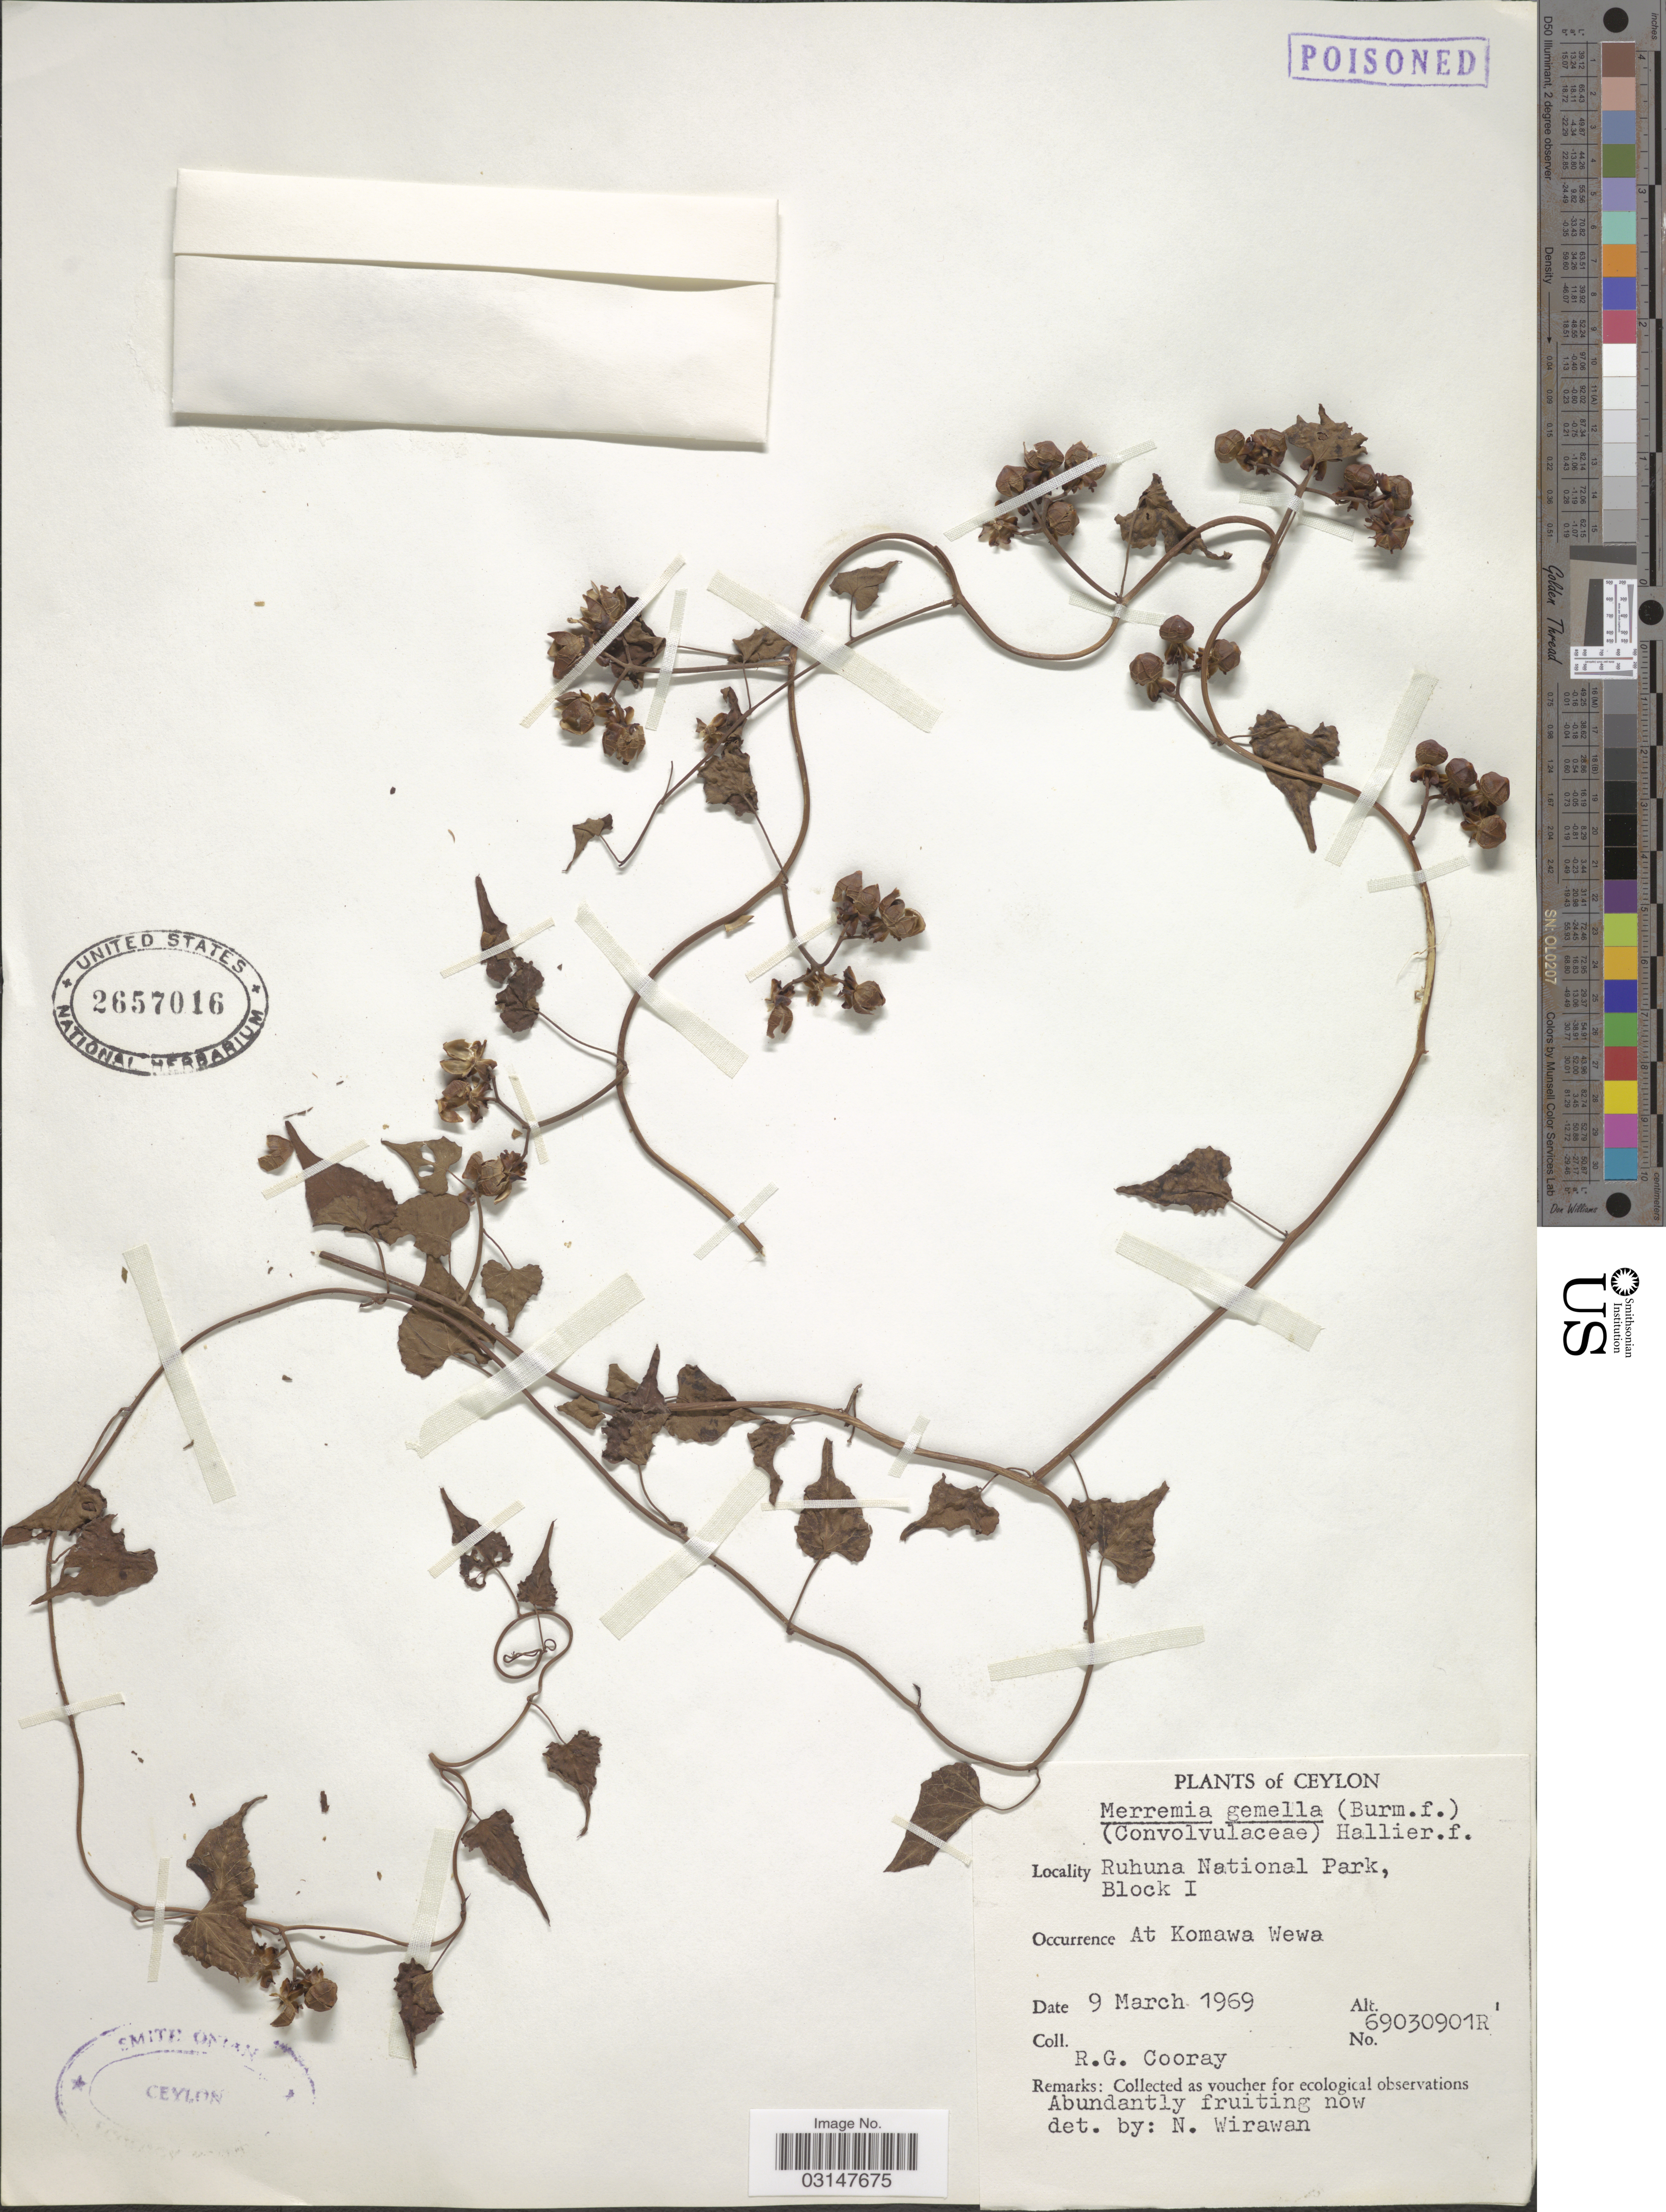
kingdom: Plantae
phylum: Tracheophyta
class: Magnoliopsida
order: Solanales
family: Convolvulaceae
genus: Merremia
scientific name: Merremia gemella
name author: (Burm. f.) Hallier f.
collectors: R. Cooray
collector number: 69030901R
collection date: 1969-03-09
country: Sri Lanka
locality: Ceylon, Ruhuna National Park, Block I, At Komawa Wewa.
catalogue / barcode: US 2657016